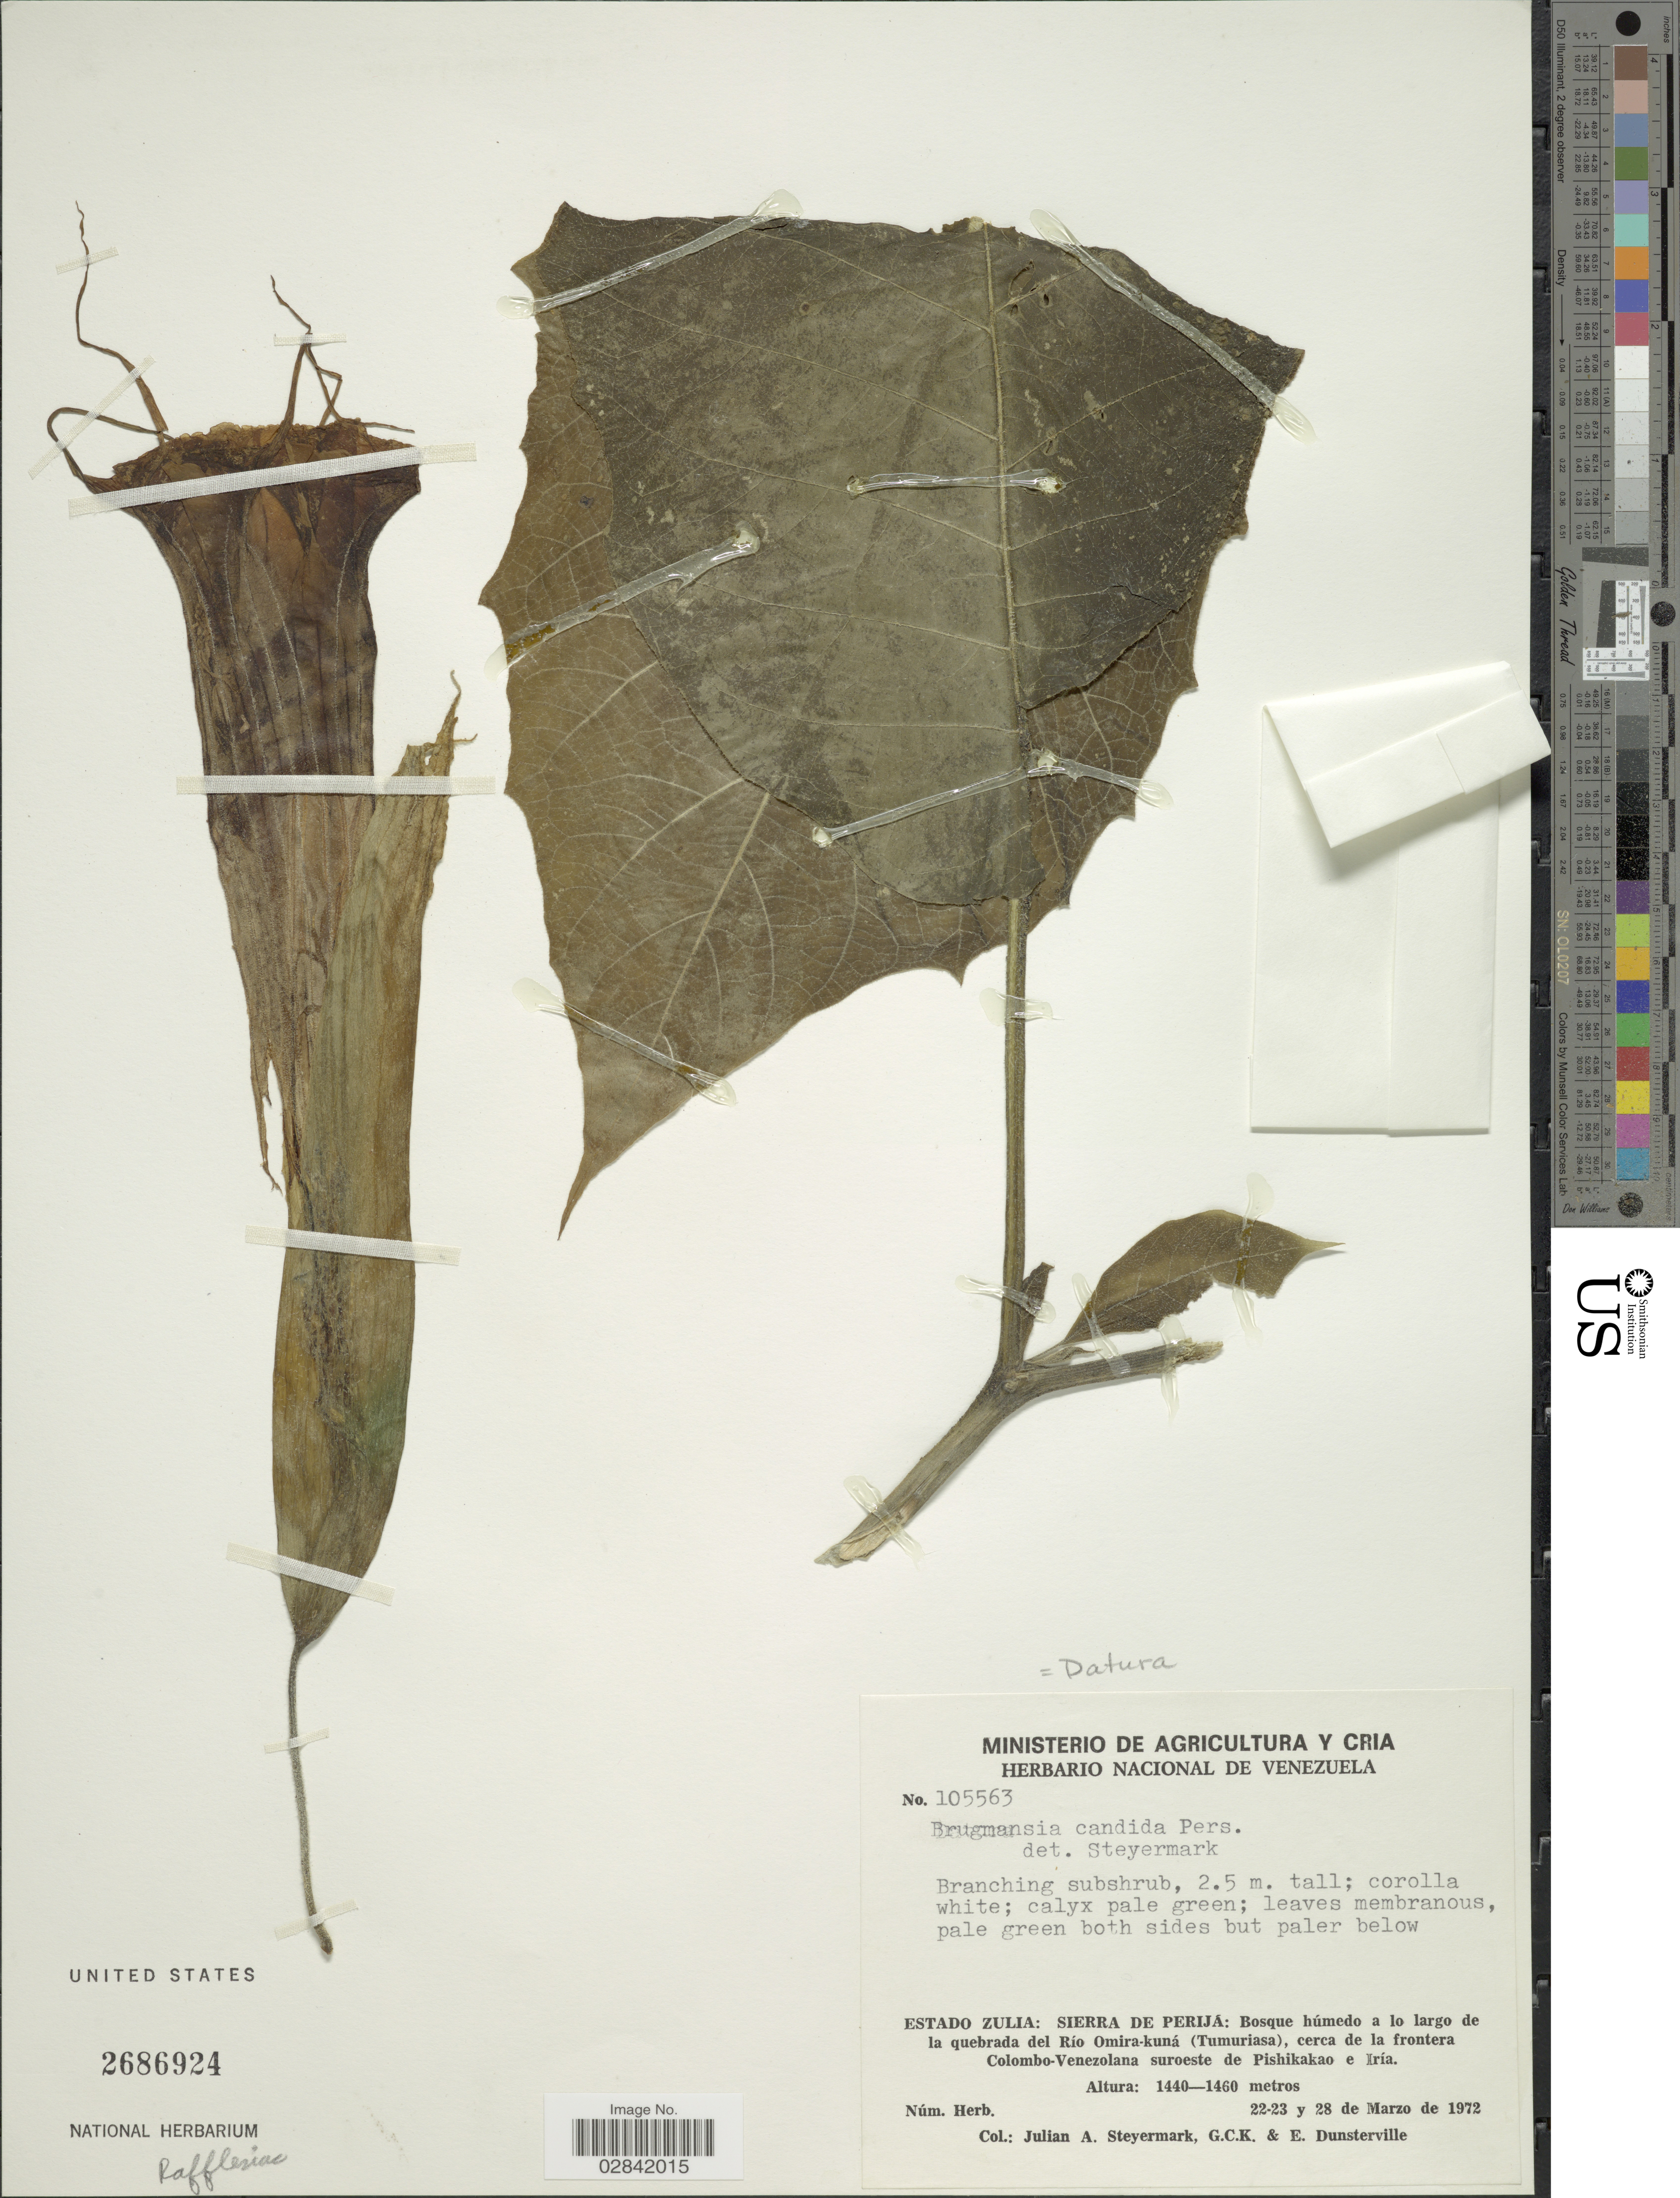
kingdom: Plantae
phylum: Tracheophyta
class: Magnoliopsida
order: Solanales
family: Solanaceae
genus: Brugmansia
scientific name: Brugmansia x candida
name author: Pers.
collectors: J. Steyermark, G. C. K. Dunsterville & E. Dunsterville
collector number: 105563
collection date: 1972-03-22/1972-03-28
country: Venezuela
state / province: Zulia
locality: Estado Zulia: Sierra de Perijá: Bosque húmedo a lo largo de la quebrada del Río Omira-kuná (Tumuriasa), cerca de la frontera Colombo-Venezolana suroeste de Pishikakao e Iría.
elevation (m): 1440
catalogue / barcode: US 2686924